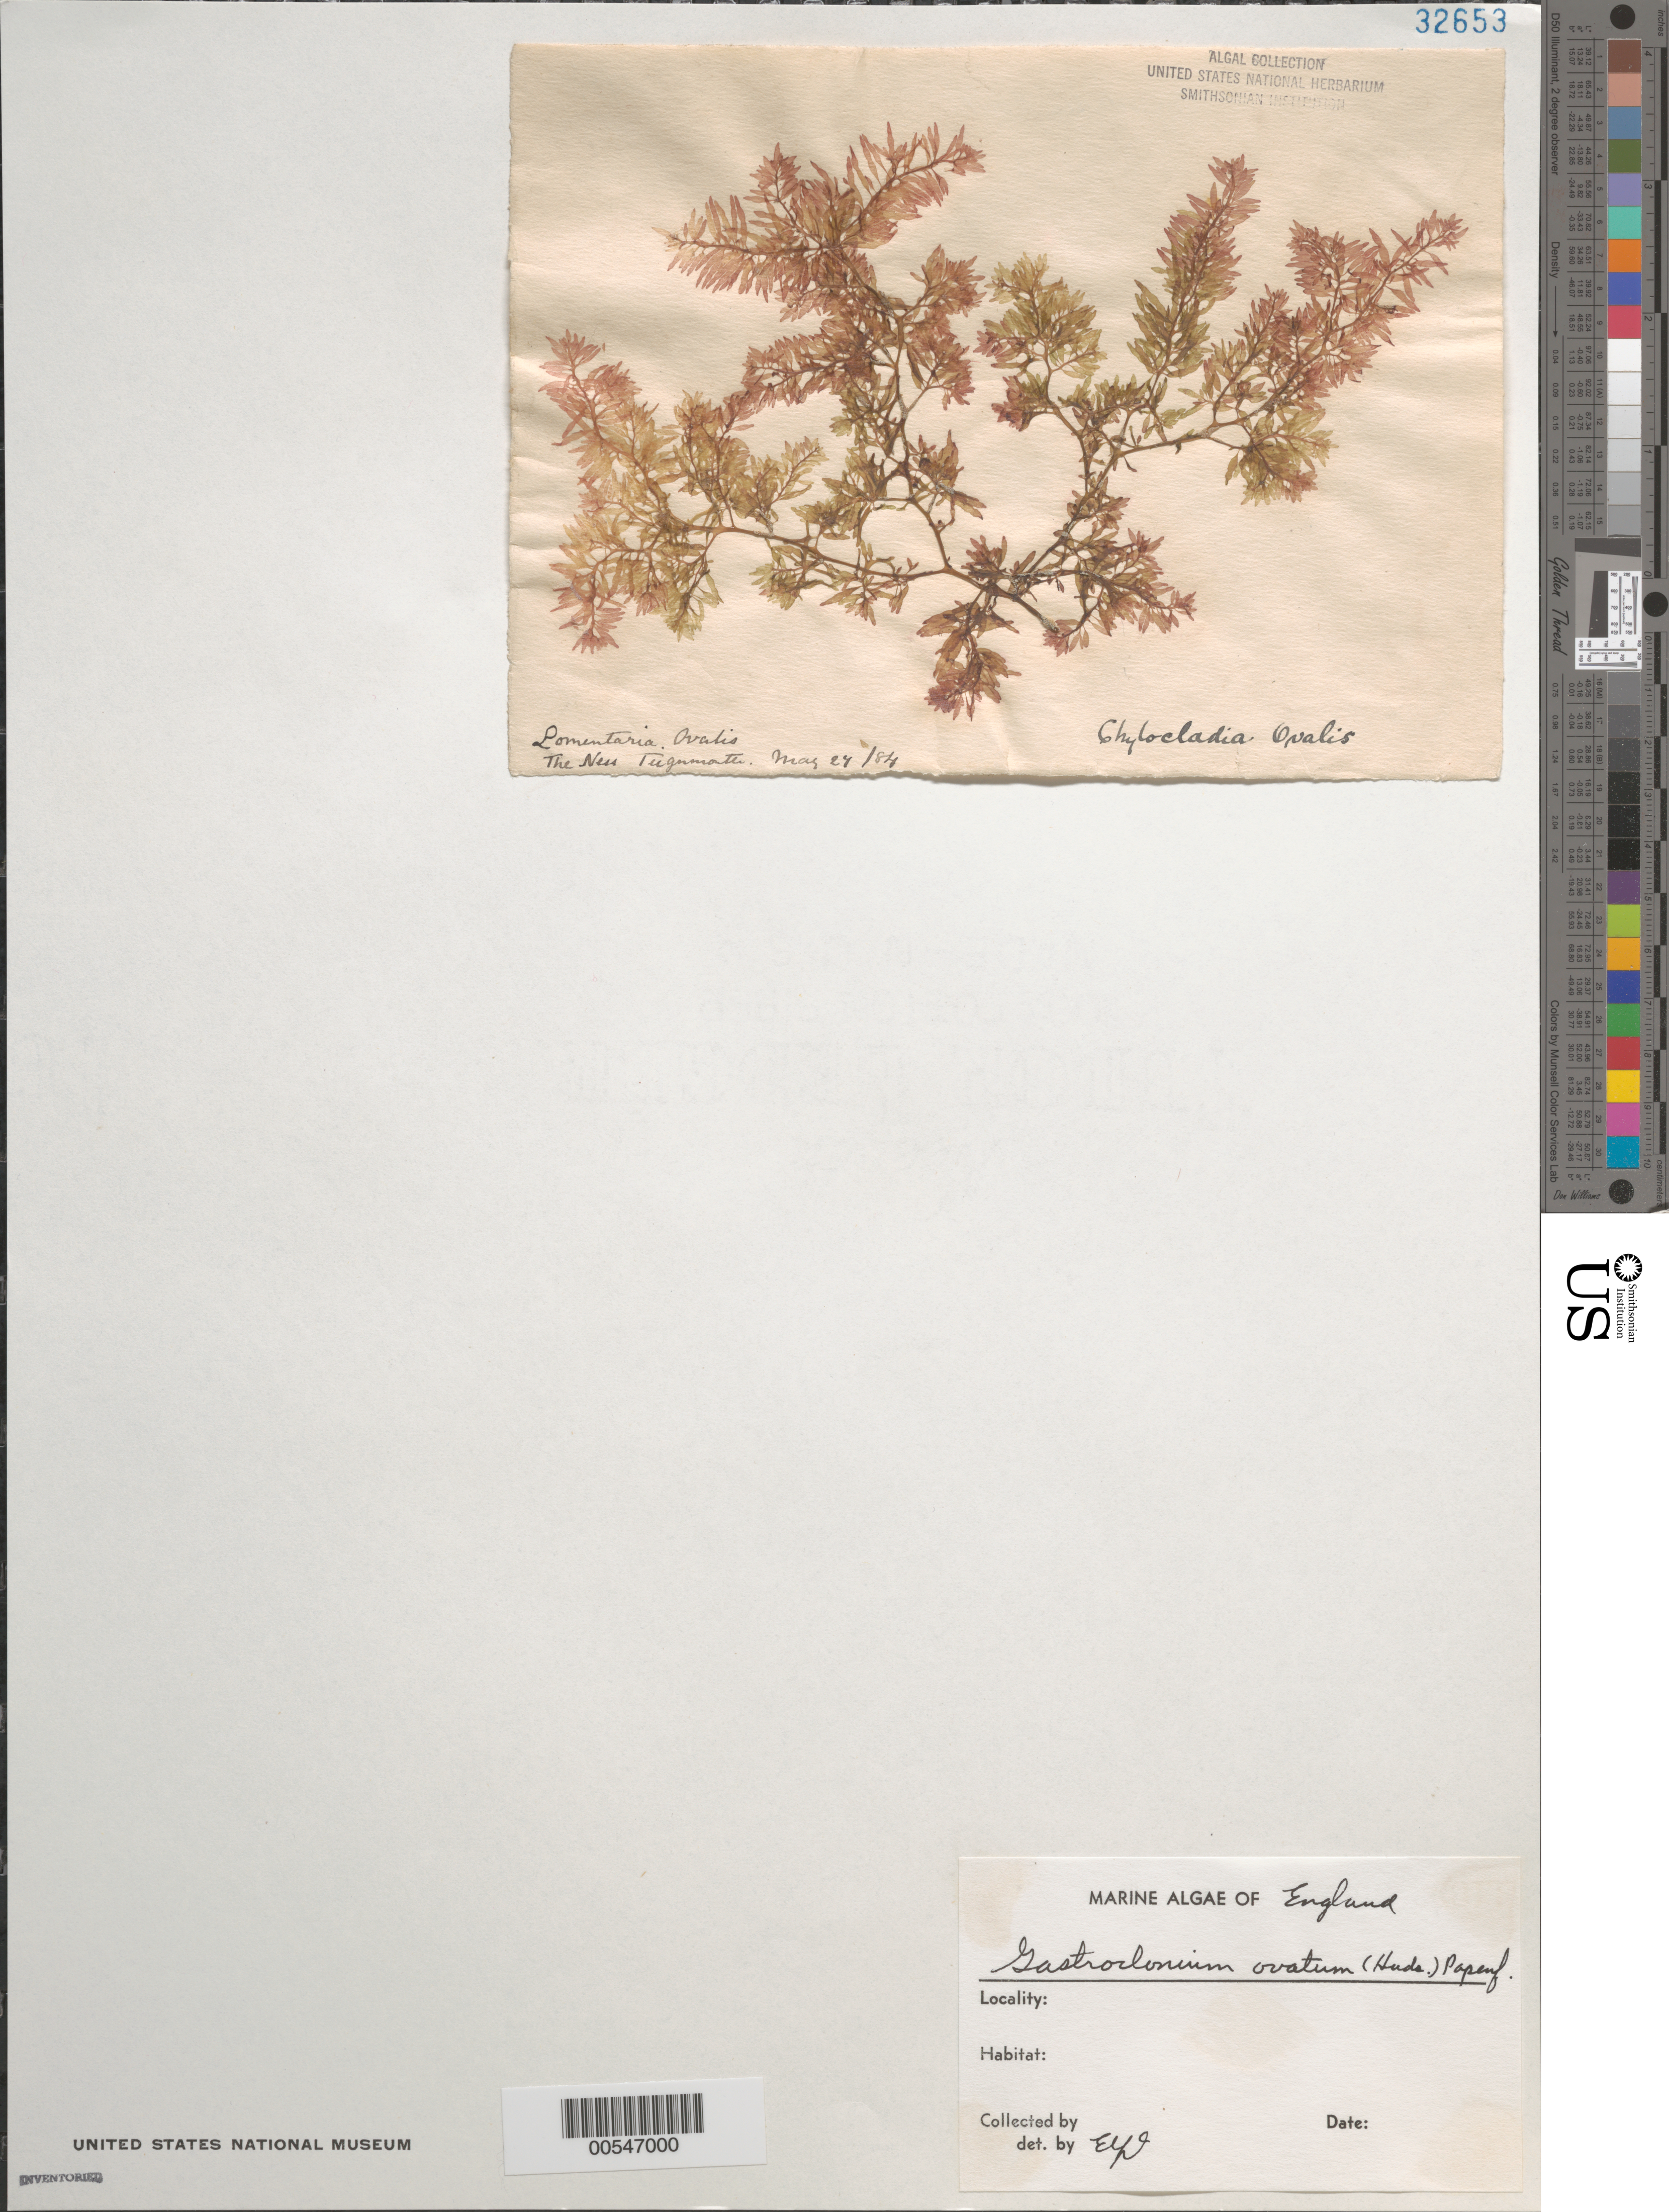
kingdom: Plantae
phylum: Rhodophyta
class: Florideophyceae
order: Rhodymeniales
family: Champiaceae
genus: Gastroclonium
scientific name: Gastroclonium ovatum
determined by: Dawson, E. Y.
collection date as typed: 27 May 1884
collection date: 1884-05-27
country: United Kingdom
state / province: England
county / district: Devon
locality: The Ness, Teignmouth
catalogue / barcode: US 32653